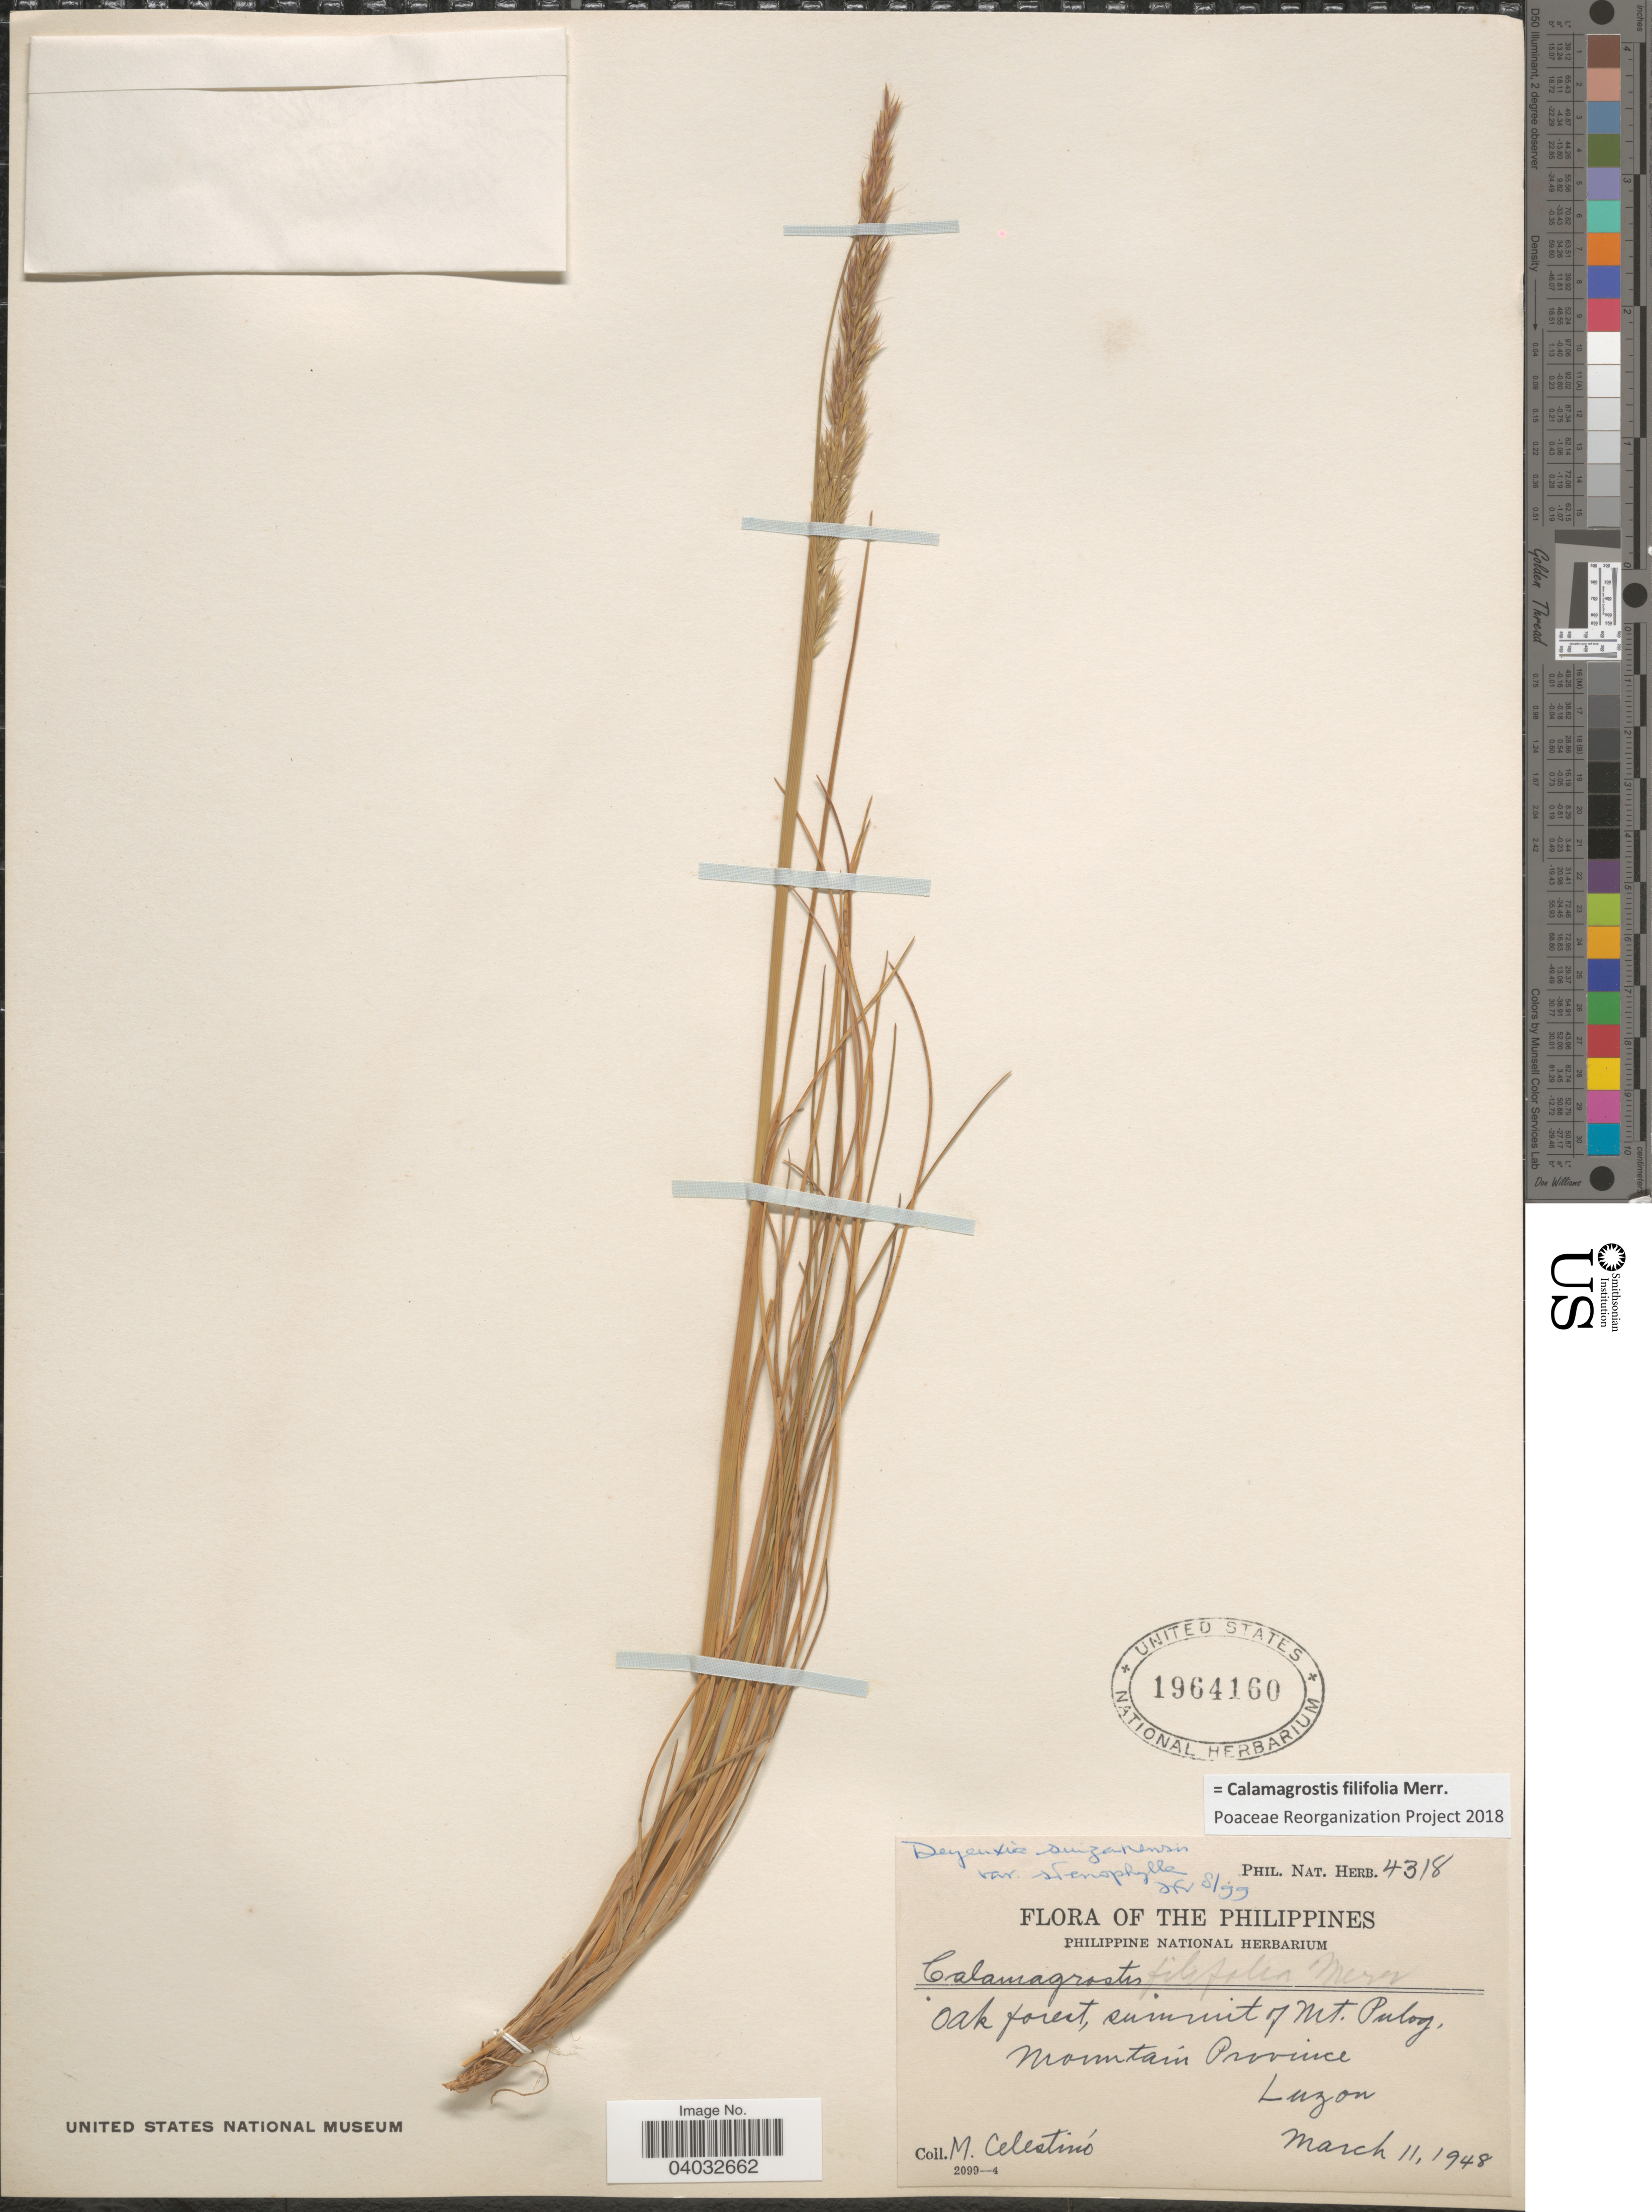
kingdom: Plantae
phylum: Tracheophyta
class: Liliopsida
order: Poales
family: Poaceae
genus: Calamagrostis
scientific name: Calamagrostis filifolia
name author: Merr.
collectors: M. Celestino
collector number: Phil. Nat. Herb. 4318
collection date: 1948-03-11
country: Philippines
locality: The Philippines. Oak forest, summit of Mt. Pulog, Mountain Province, Luzon.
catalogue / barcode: US 1964160